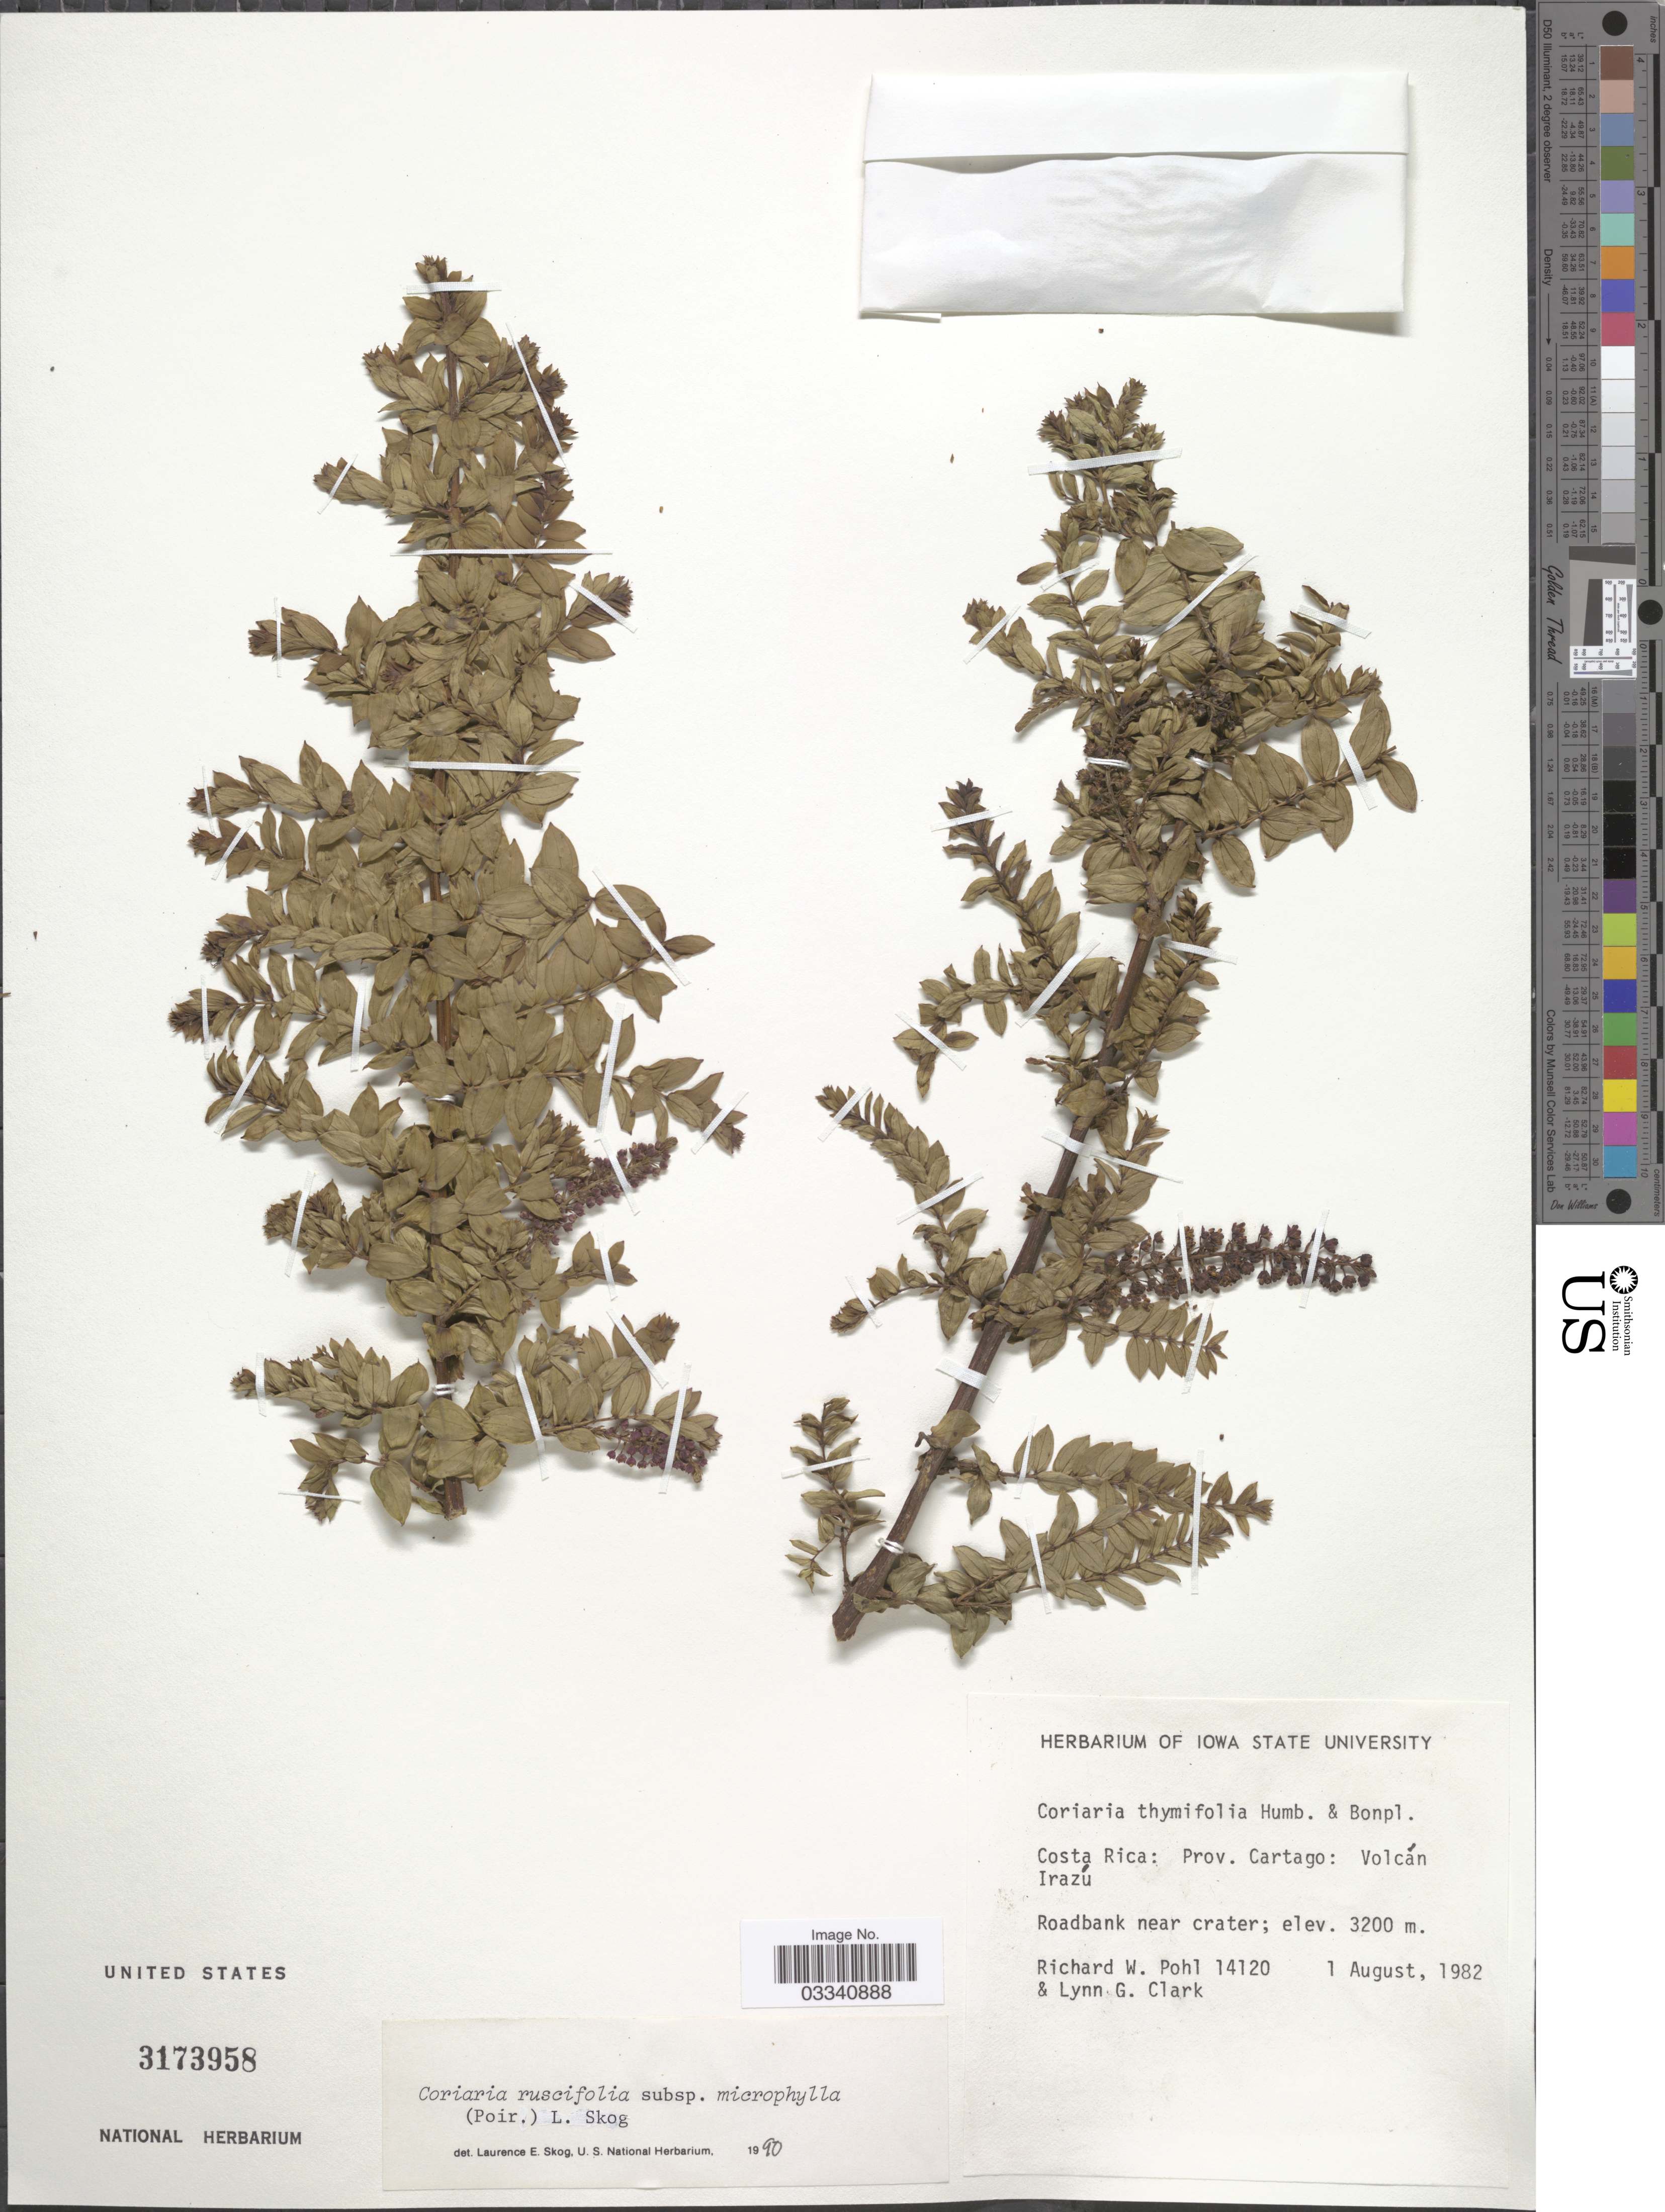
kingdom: Plantae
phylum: Tracheophyta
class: Magnoliopsida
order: Cucurbitales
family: Coriariaceae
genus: Coriaria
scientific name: Coriaria ruscifolia subsp. microphylla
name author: (Poir.) L.E. Skog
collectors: R. W. Pohl & L. G. Clark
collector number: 14120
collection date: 1982-08-01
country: Costa Rica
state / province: Cartago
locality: Volcán Irazú.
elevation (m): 3200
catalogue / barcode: US 3173958